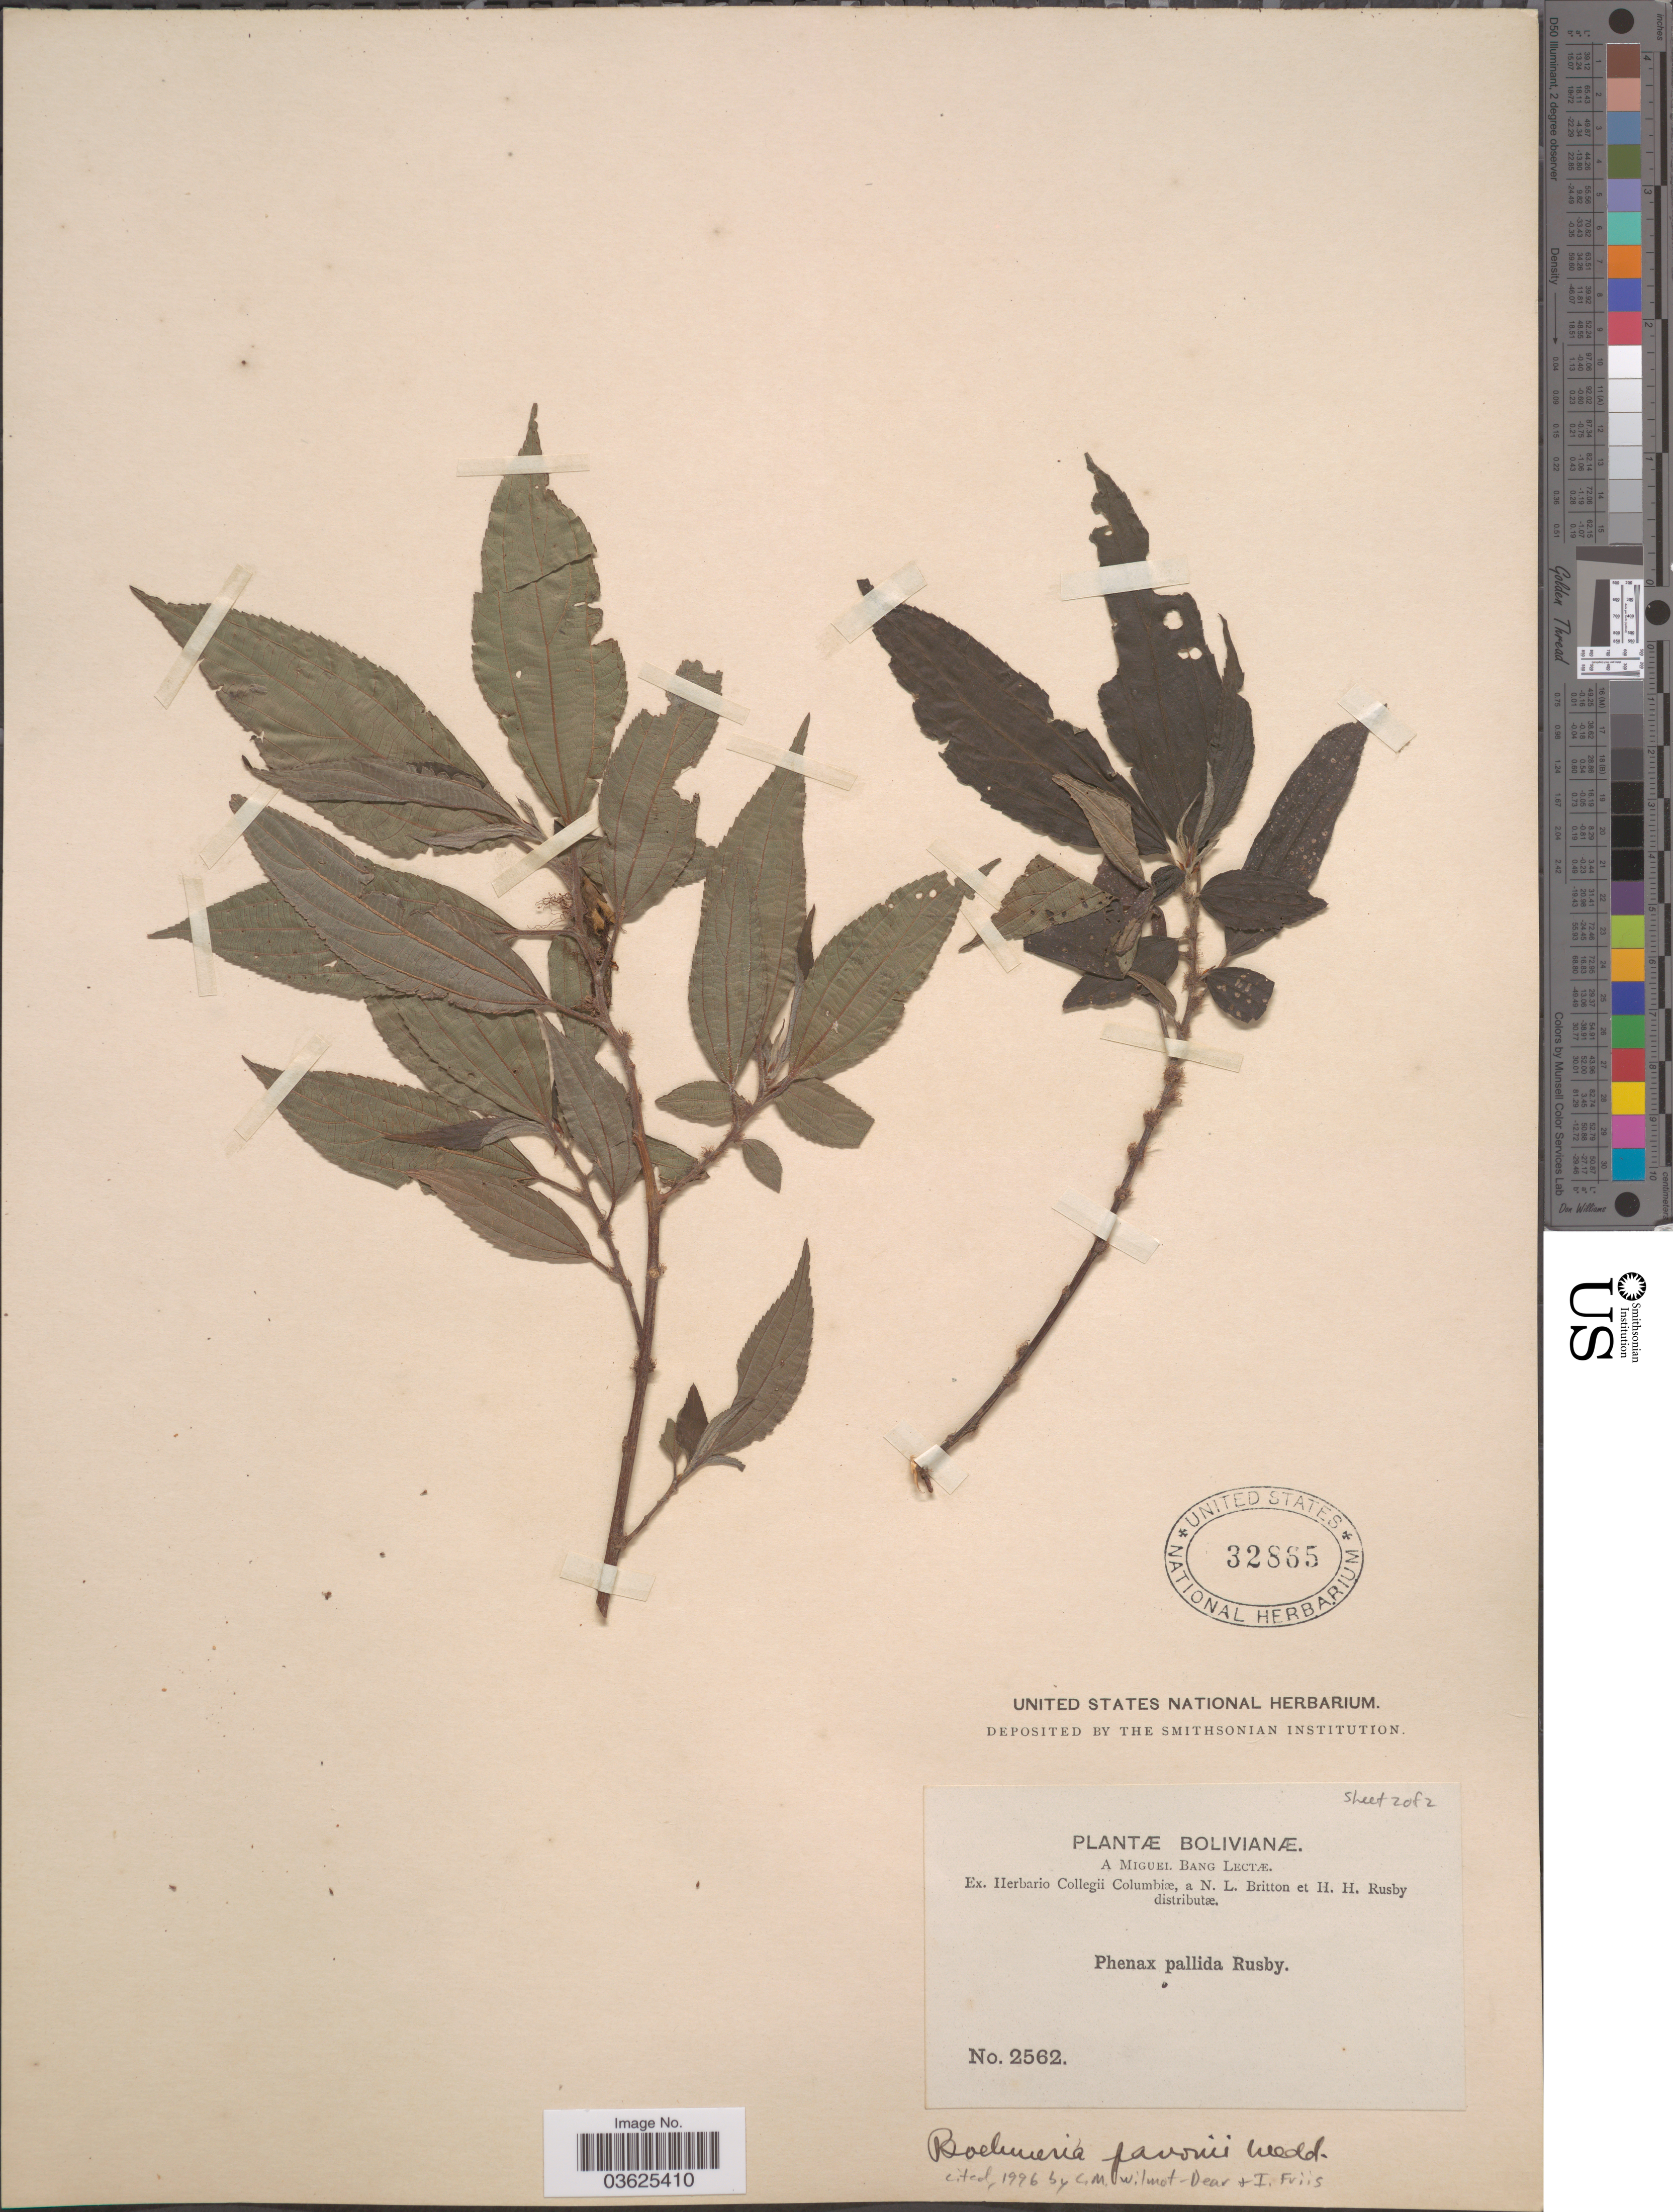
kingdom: Plantae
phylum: Tracheophyta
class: Magnoliopsida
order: Rosales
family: Urticaceae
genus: Boehmeria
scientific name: Boehmeria pavonii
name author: Wedd.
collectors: M. Bang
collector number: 2562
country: Bolivia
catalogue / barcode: US 32865